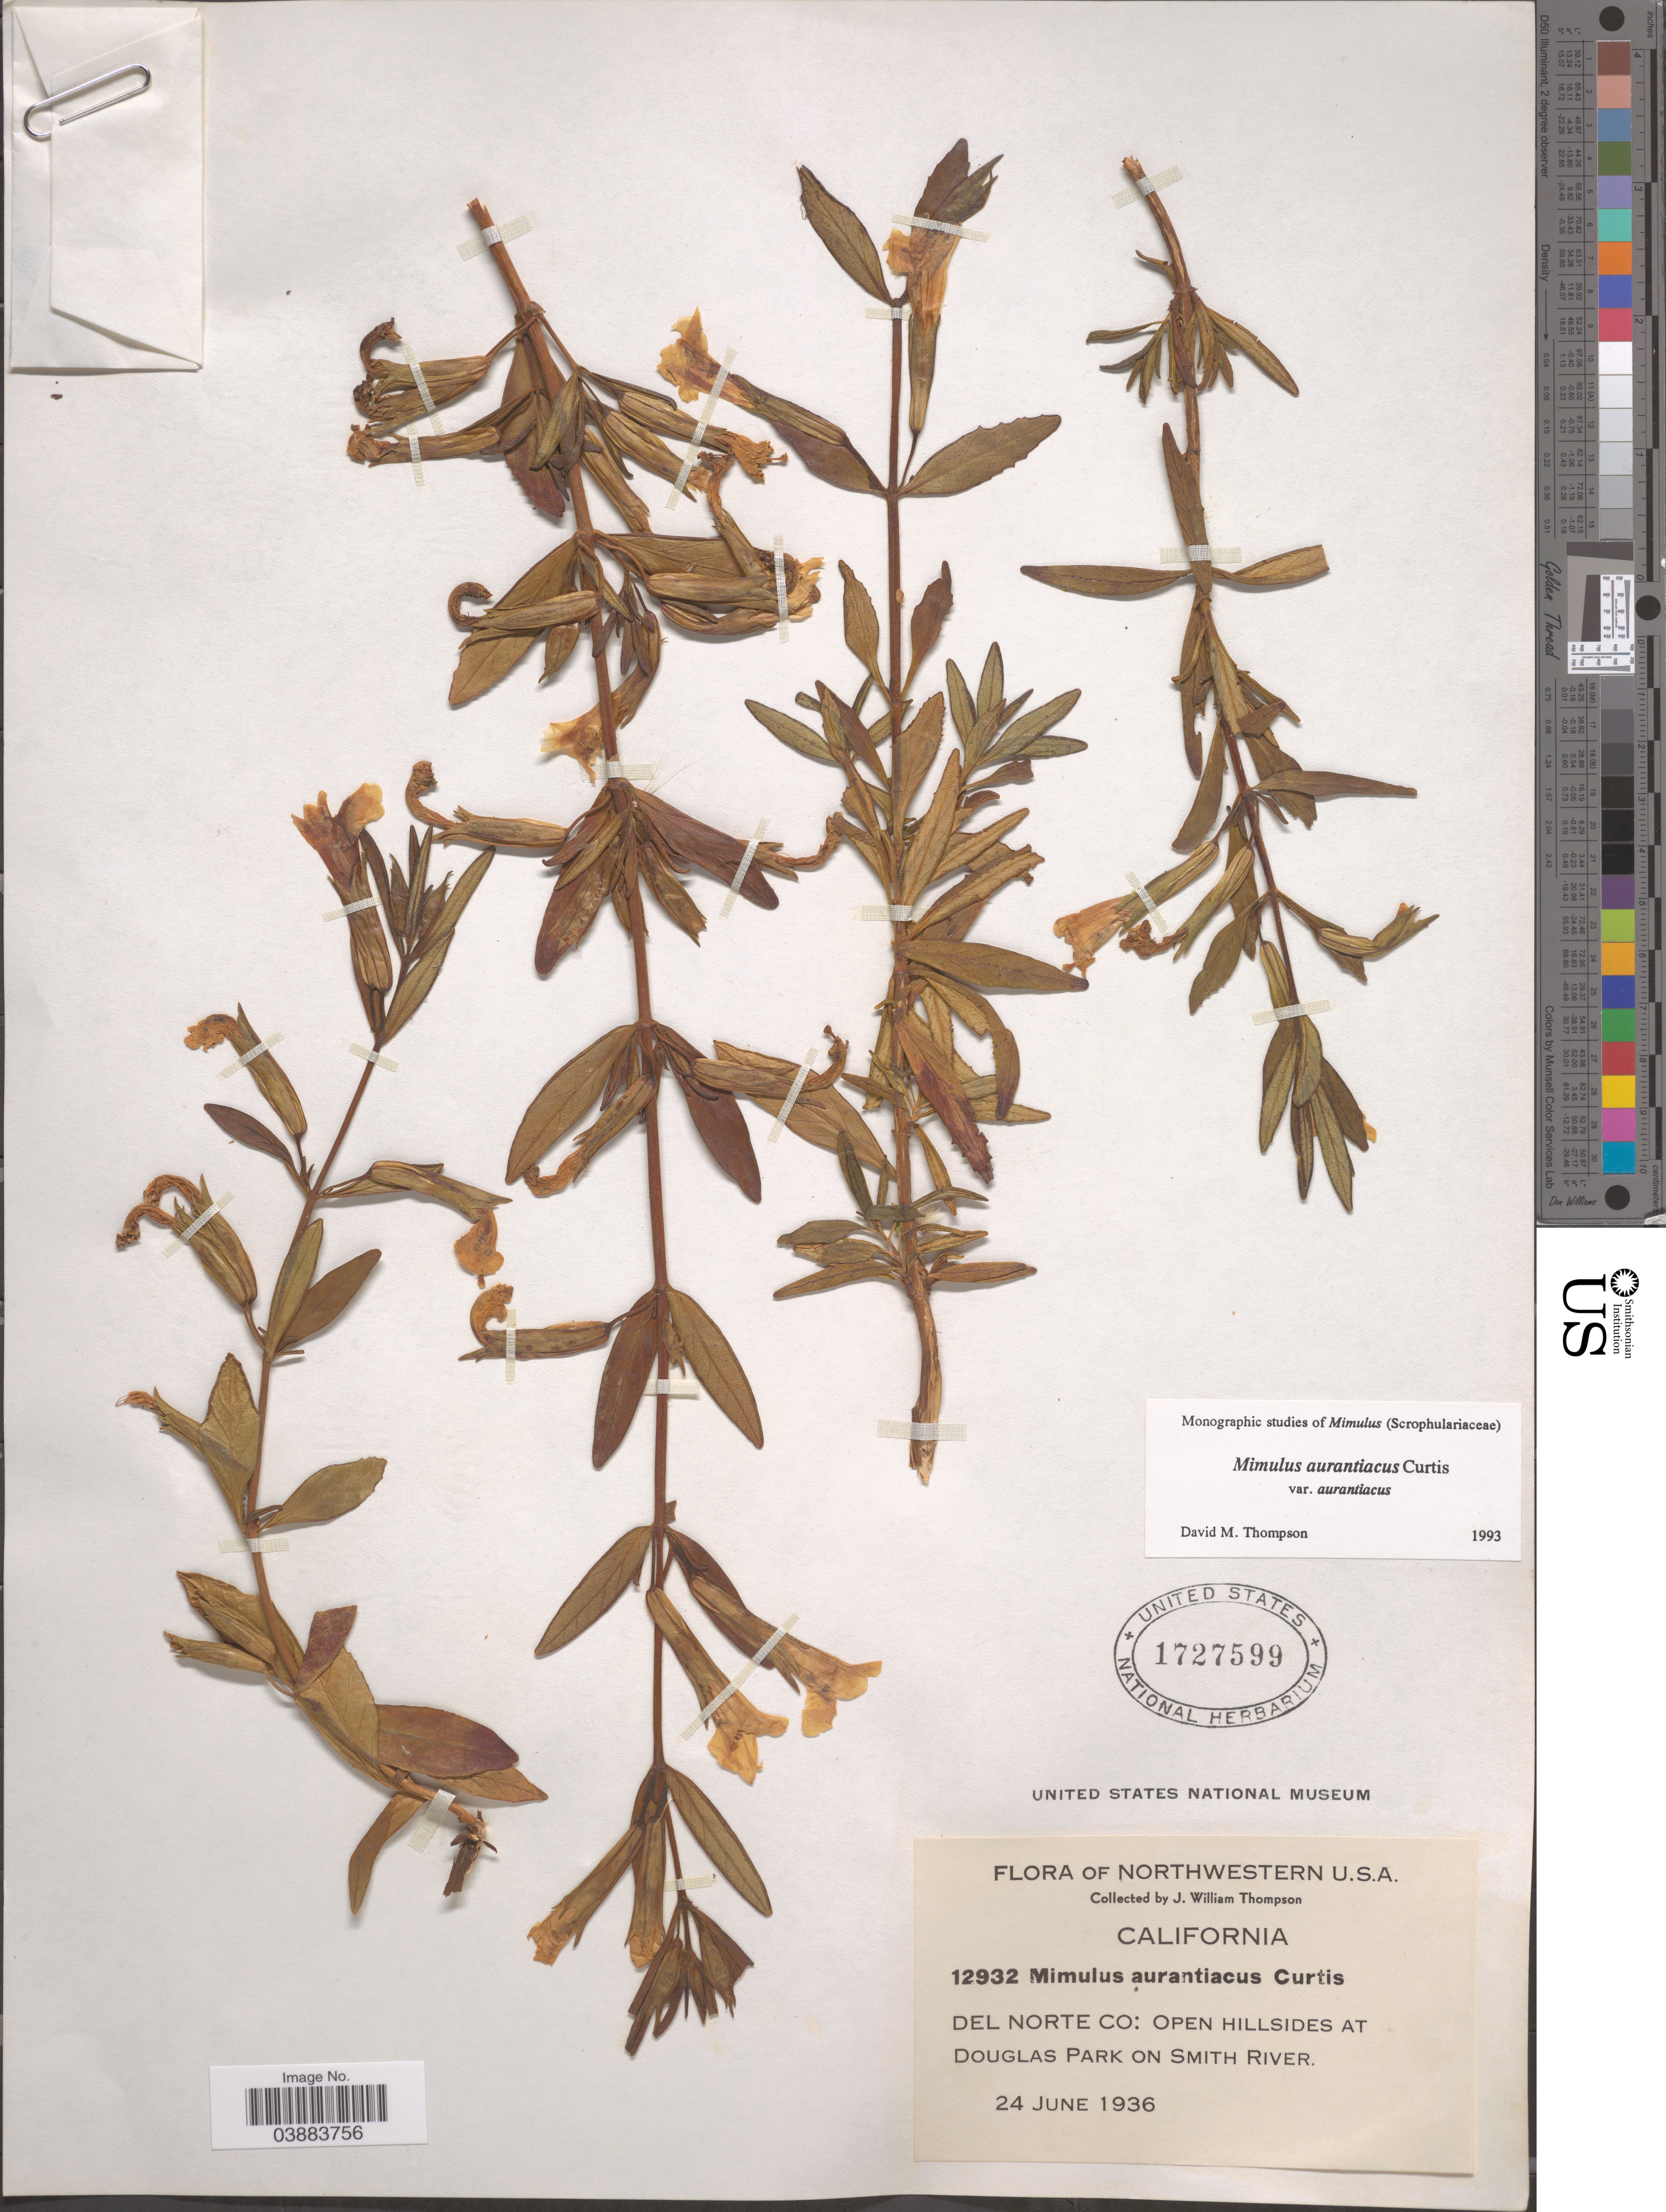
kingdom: Plantae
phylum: Tracheophyta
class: Magnoliopsida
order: Lamiales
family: Phrymaceae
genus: Diplacus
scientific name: Diplacus aurantiacus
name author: (Curtis) Jeps.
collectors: J. W. Thompson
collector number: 12932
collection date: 1936-06-24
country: United States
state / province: California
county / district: Del Norte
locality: Del Norte Co: Open Hilldies at Douglas Park on Smith River.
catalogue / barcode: US 1727599